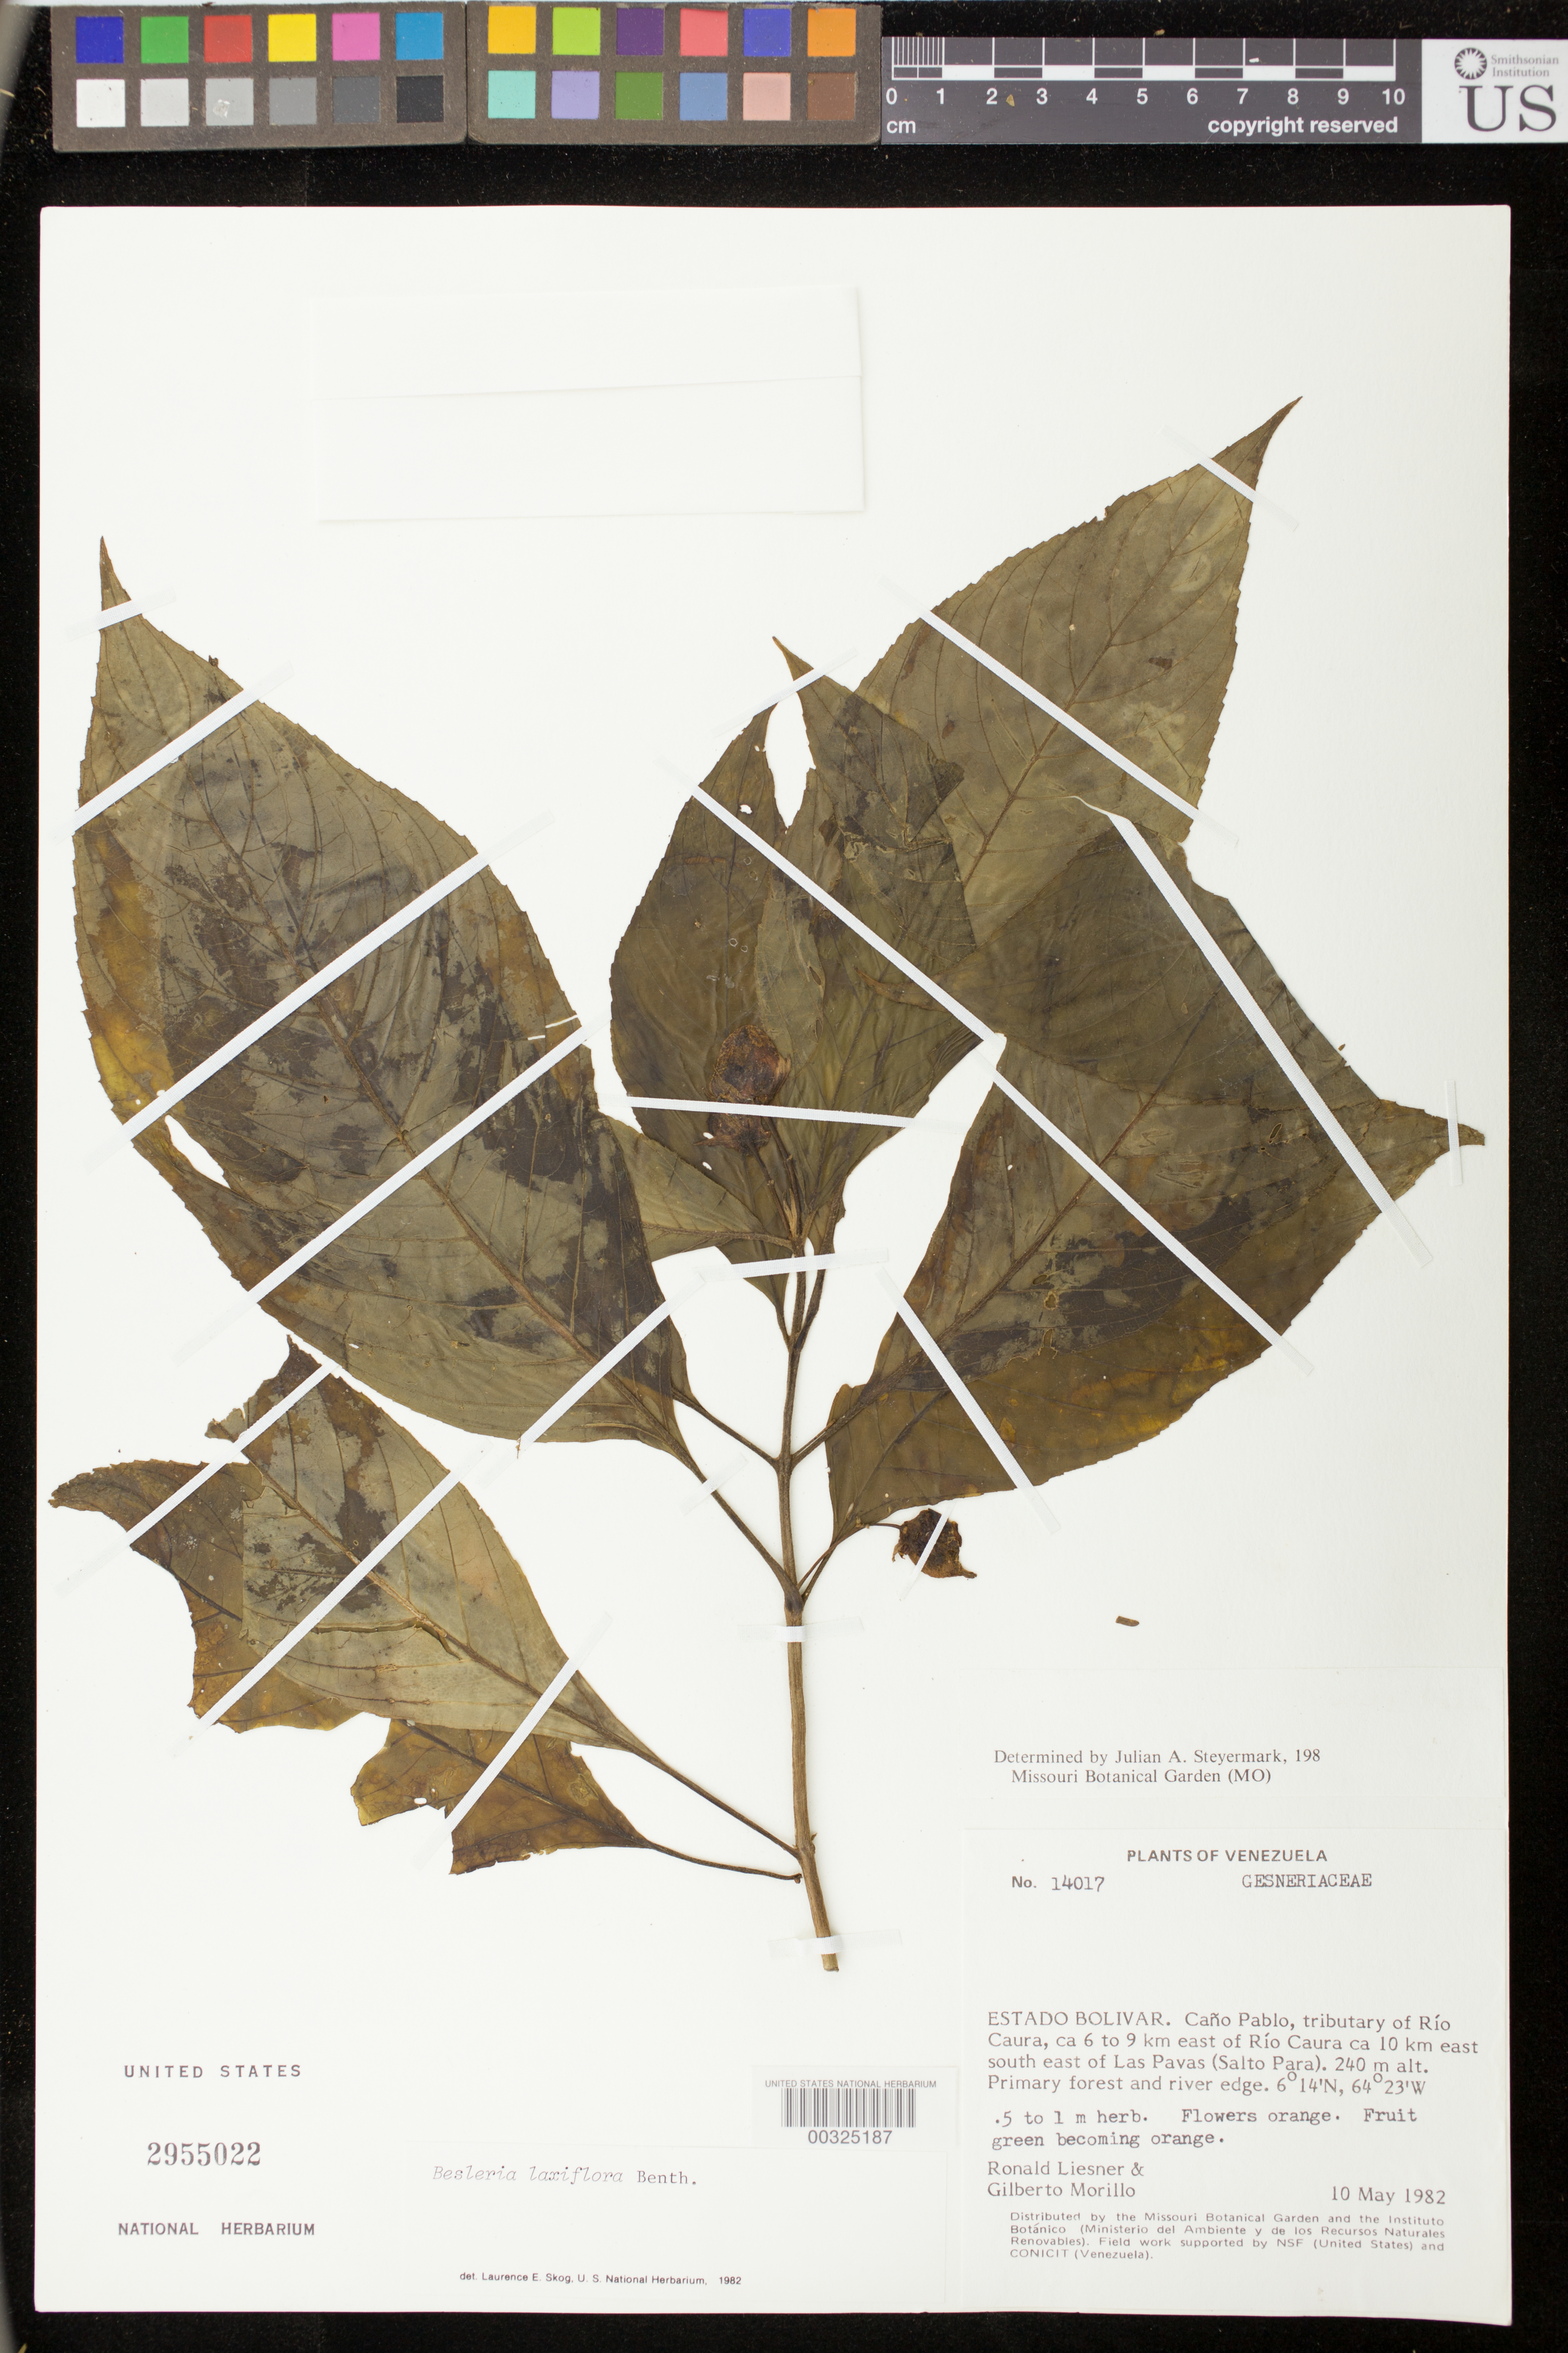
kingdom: Plantae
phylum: Tracheophyta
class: Magnoliopsida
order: Lamiales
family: Gesneriaceae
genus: Besleria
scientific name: Besleria laxiflora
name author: Benth.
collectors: R. L. Liesner & G. Morillo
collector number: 14017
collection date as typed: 10 May 1982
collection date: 1982-05-10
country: Venezuela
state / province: Bolívar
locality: Cano Pablo, tributary of Rio Caura, ca 6-9 km E of Rio Caura ca 10 km ESE of Las Pavas (Salto Para)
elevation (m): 240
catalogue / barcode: US 2955022